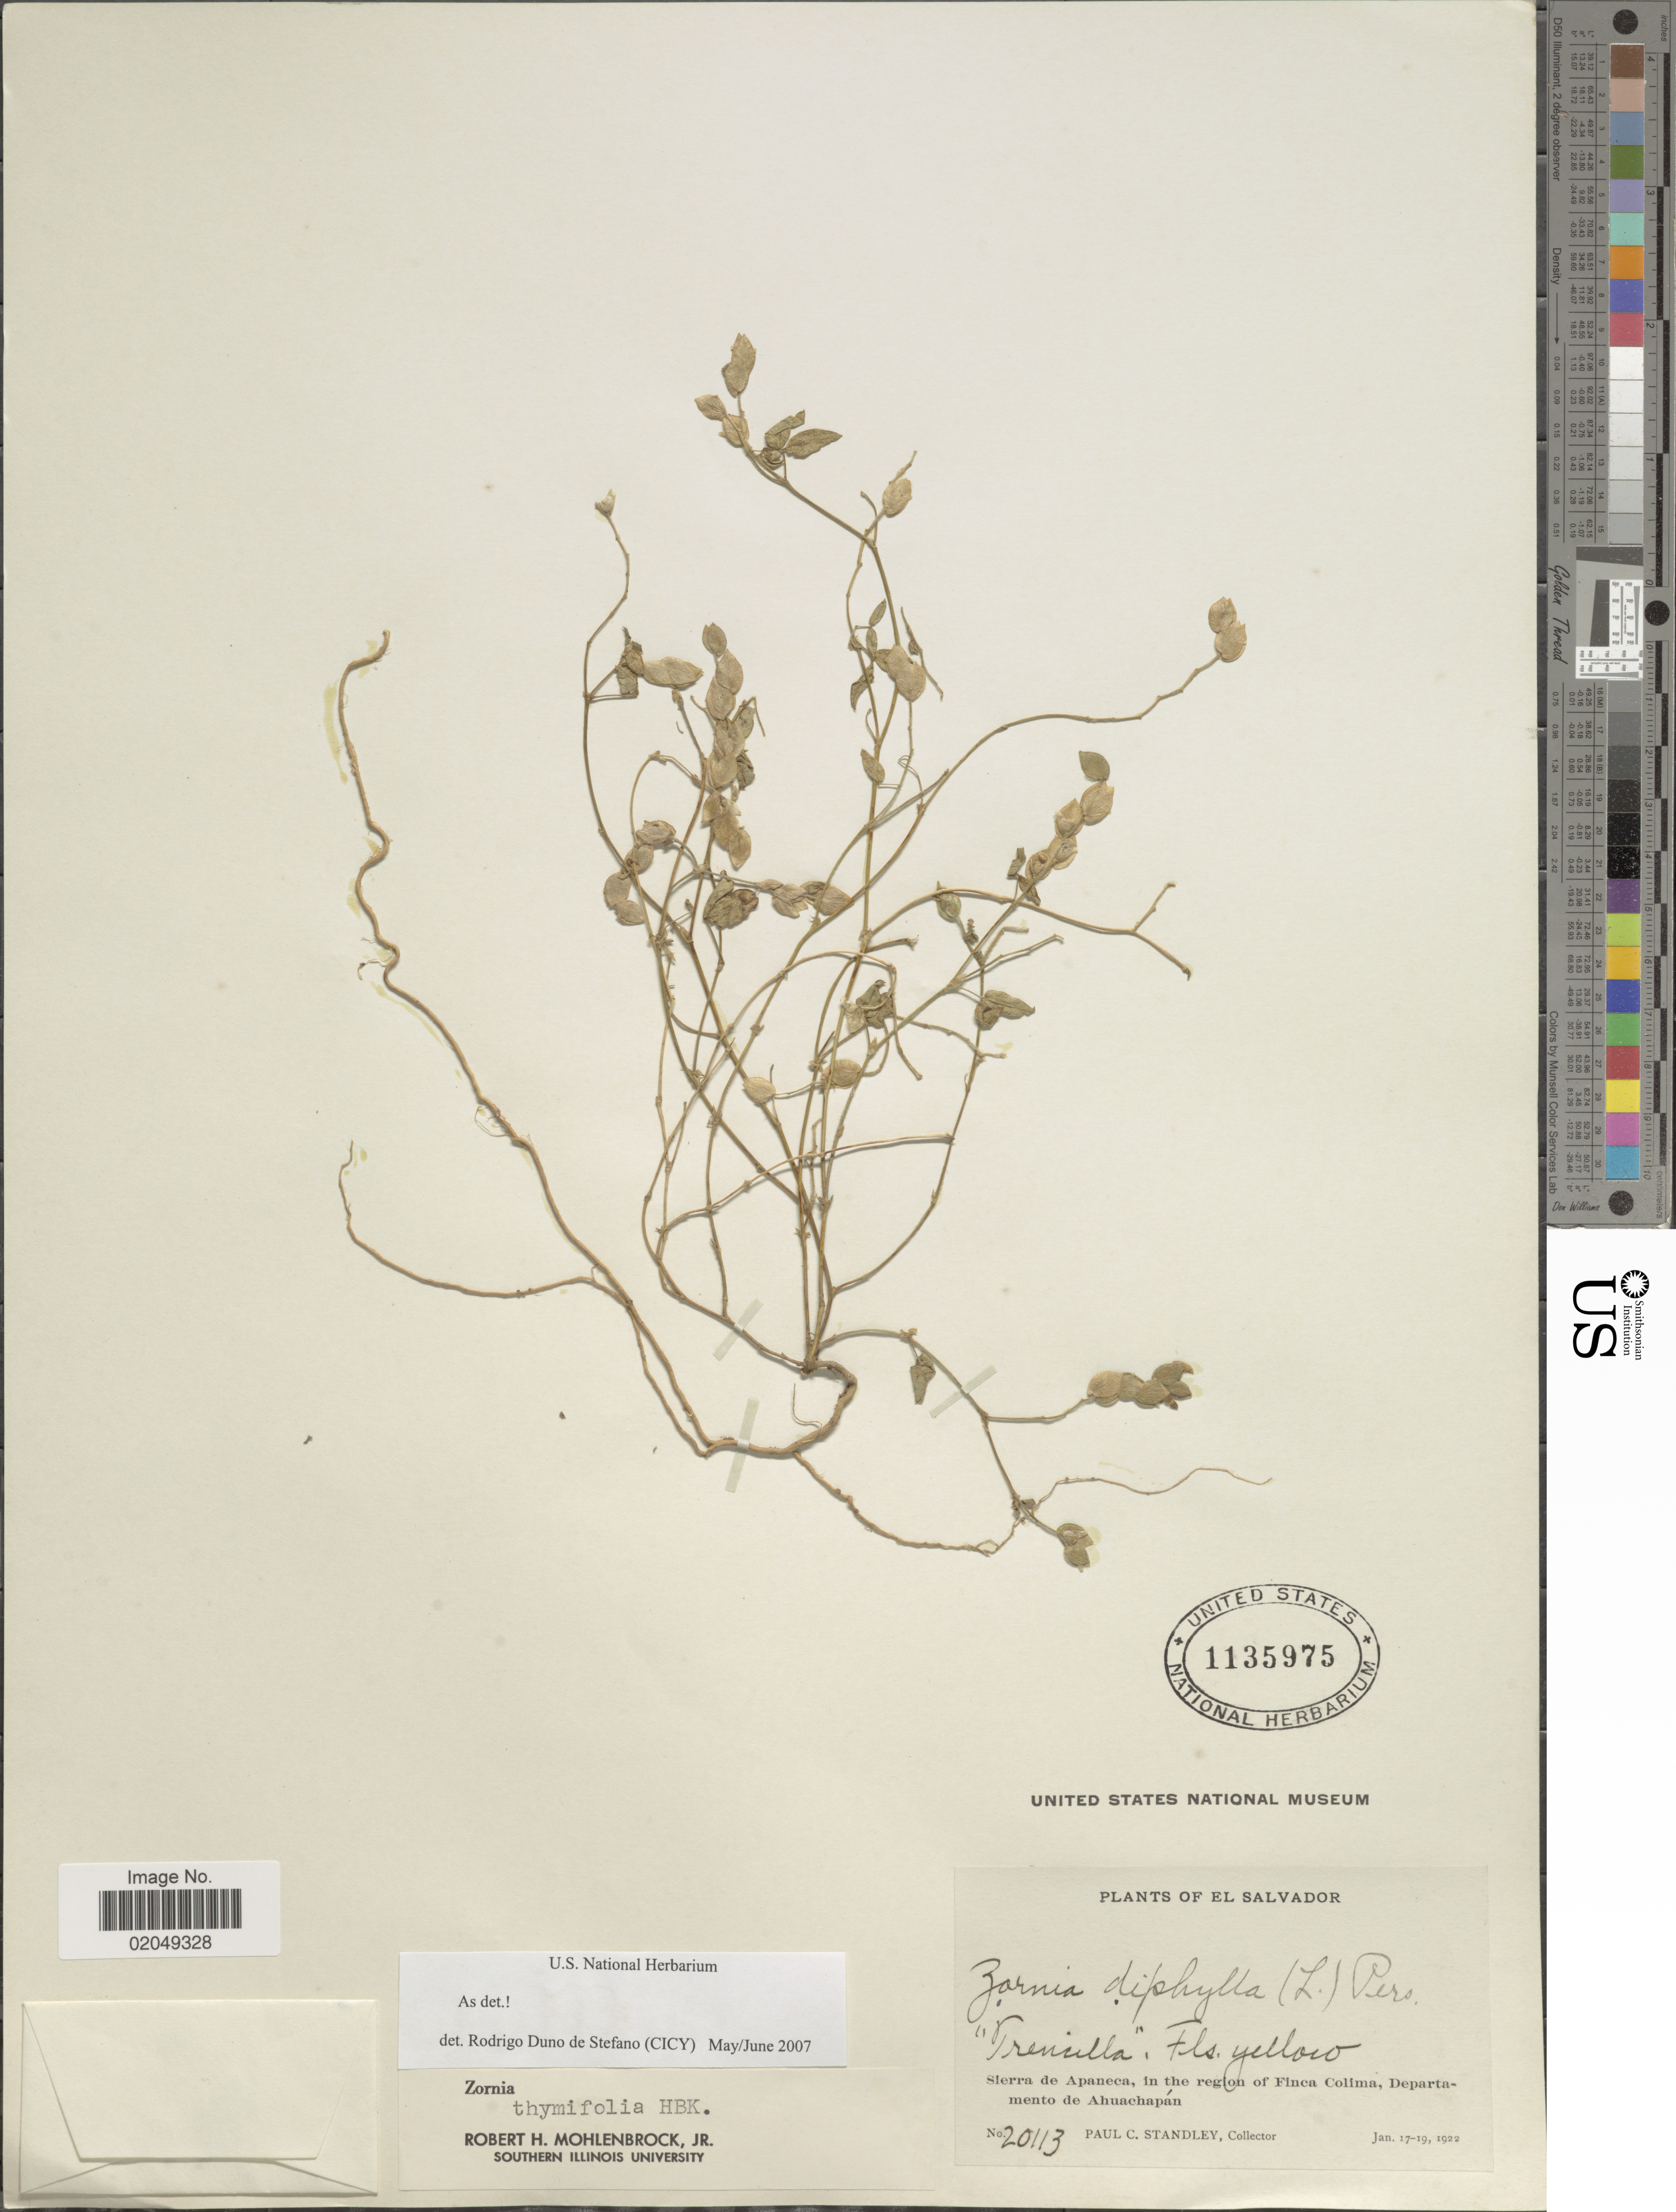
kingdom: Plantae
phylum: Tracheophyta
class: Magnoliopsida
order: Fabales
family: Fabaceae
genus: Zornia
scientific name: Zornia thymifolia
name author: Kunth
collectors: P. C. Standley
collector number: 20113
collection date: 1922-01-17/1922-01-19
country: El Salvador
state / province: Ahuachapan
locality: Sierra de Apaneca, in the region of Finca Colima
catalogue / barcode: US 1135975